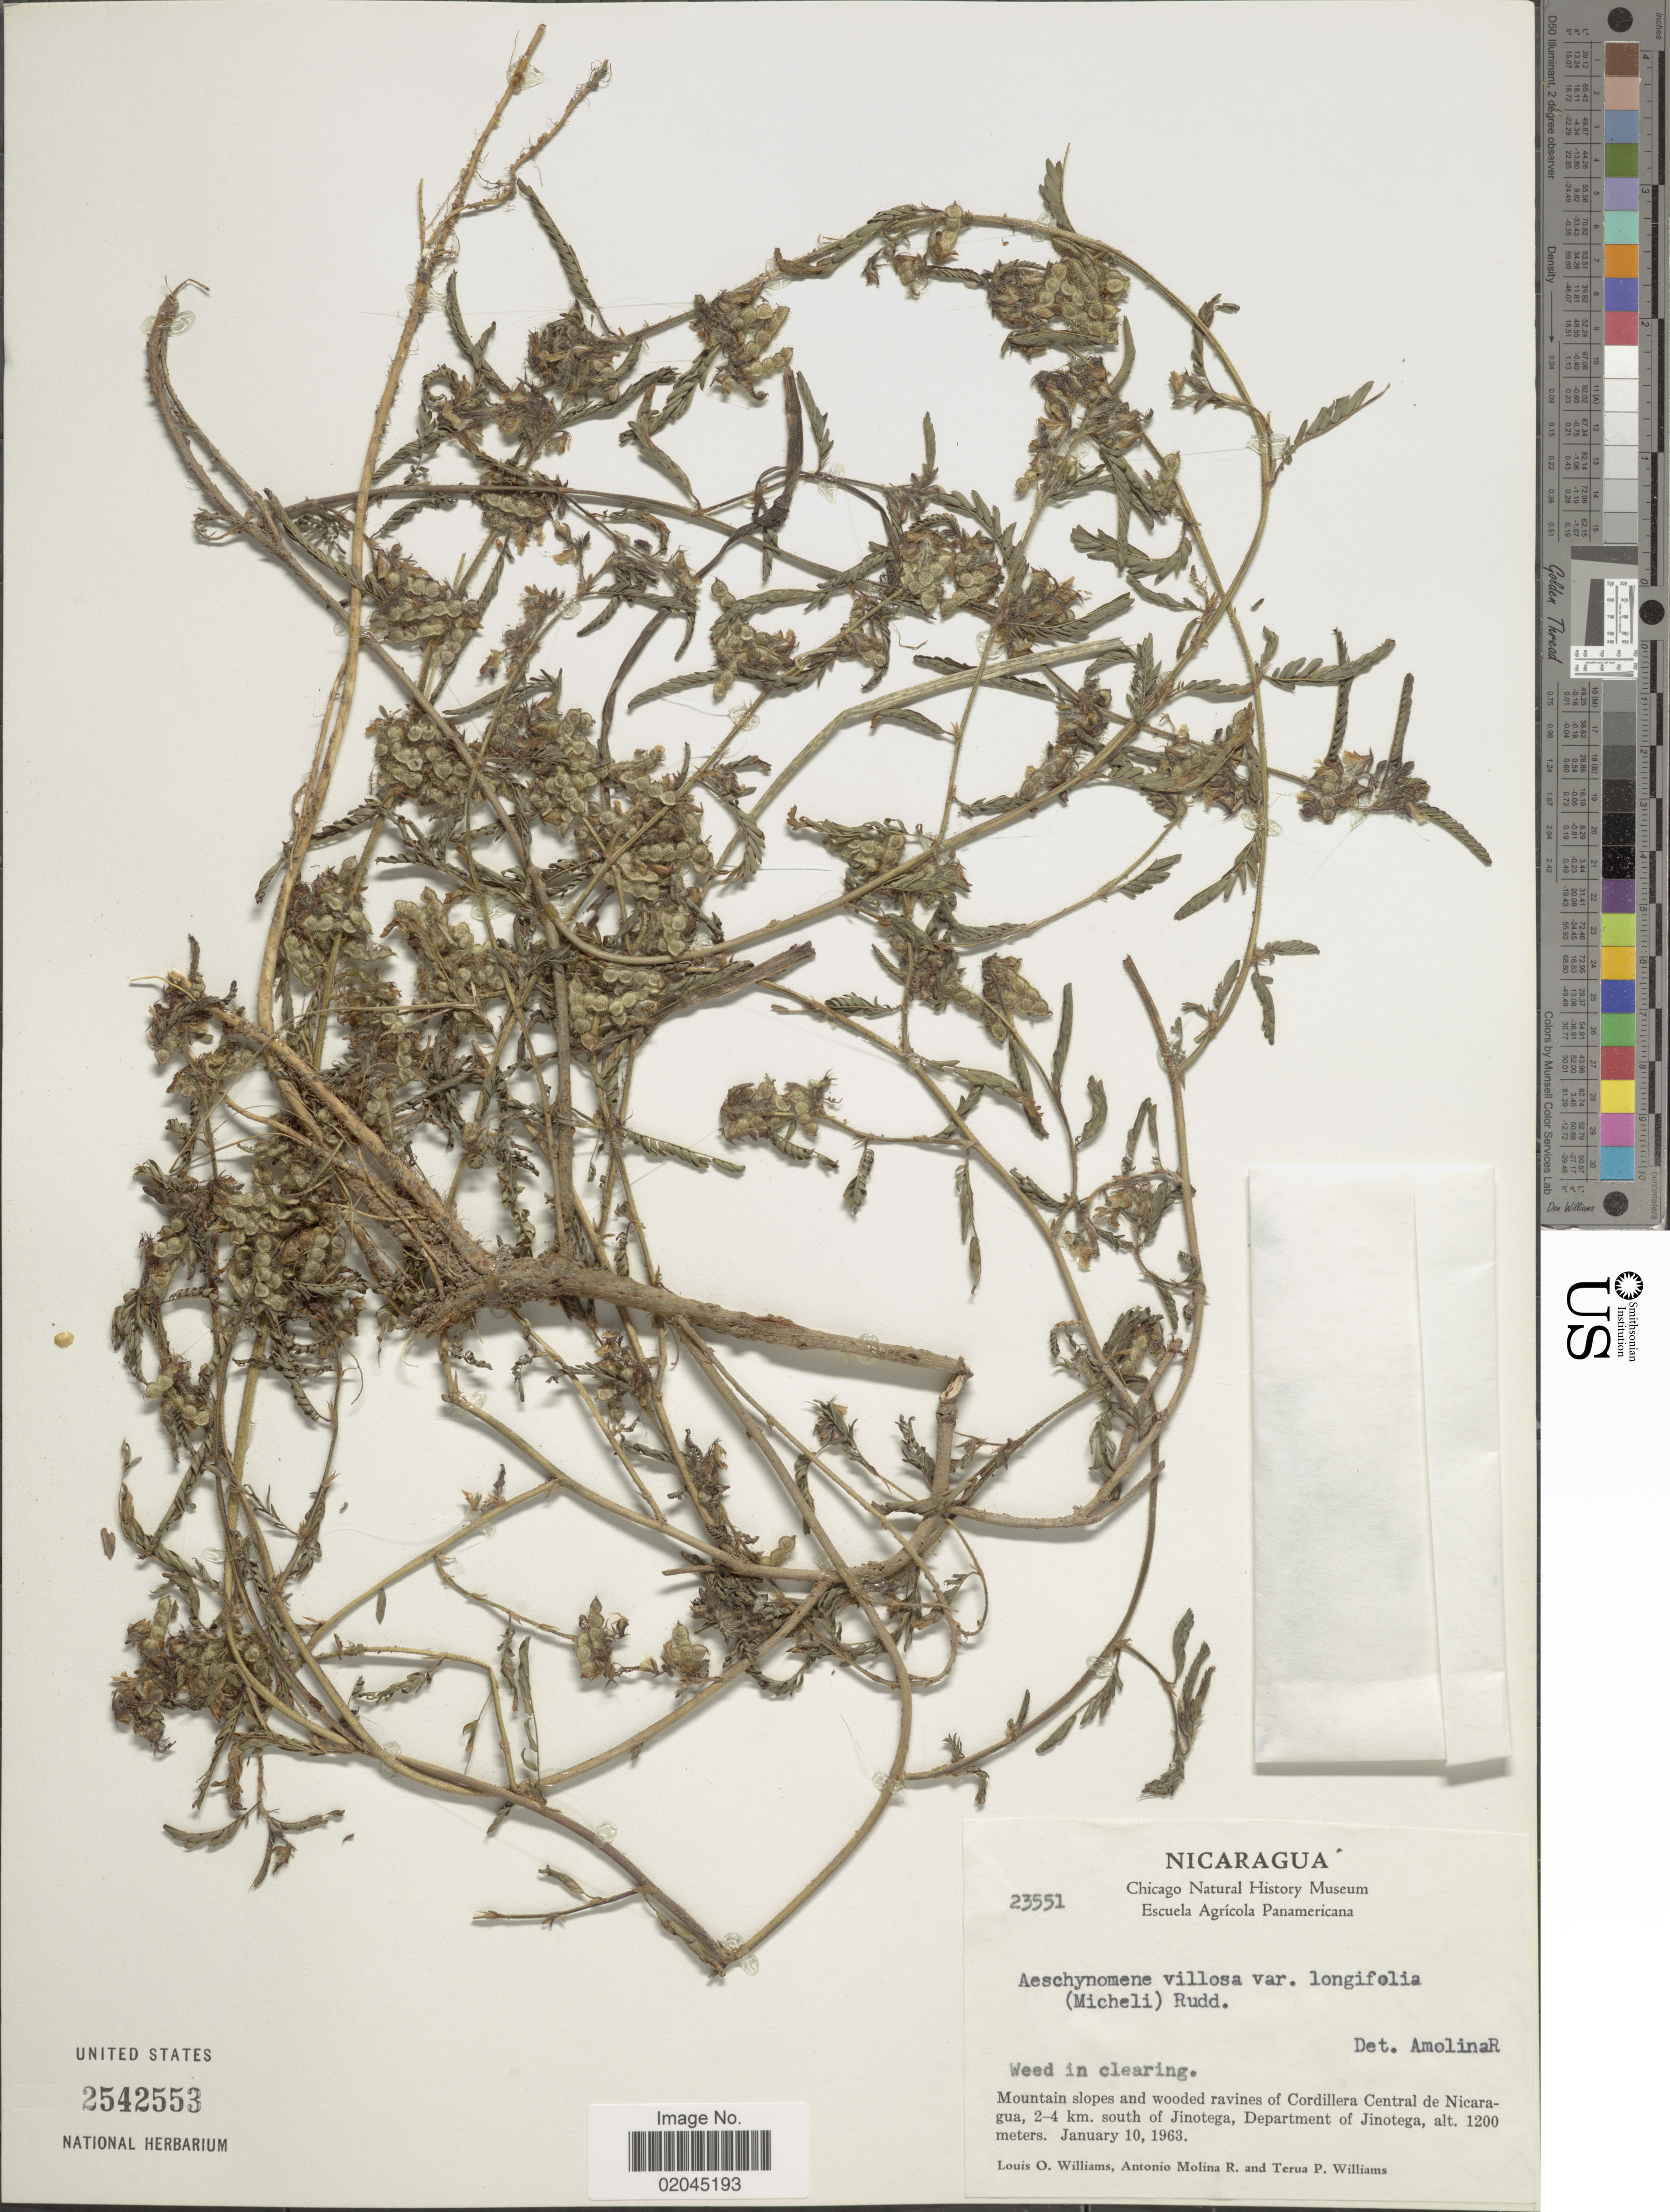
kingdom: Plantae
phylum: Tracheophyta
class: Magnoliopsida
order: Fabales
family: Fabaceae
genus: Aeschynomene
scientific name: Aeschynomene villosa var. longifolia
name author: (Micheli) Rudd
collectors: L. O. Williams, A. Molina R. & T. P. Williams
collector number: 23551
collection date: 1963-01-10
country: Nicaragua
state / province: Jinotega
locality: Weed in clearing, Mountain slopes and wooded ravines of Cordillera Central de Nicaragua, 2-4 km south of Jinotega, Department of Jinotega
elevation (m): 1200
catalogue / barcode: US 2542553